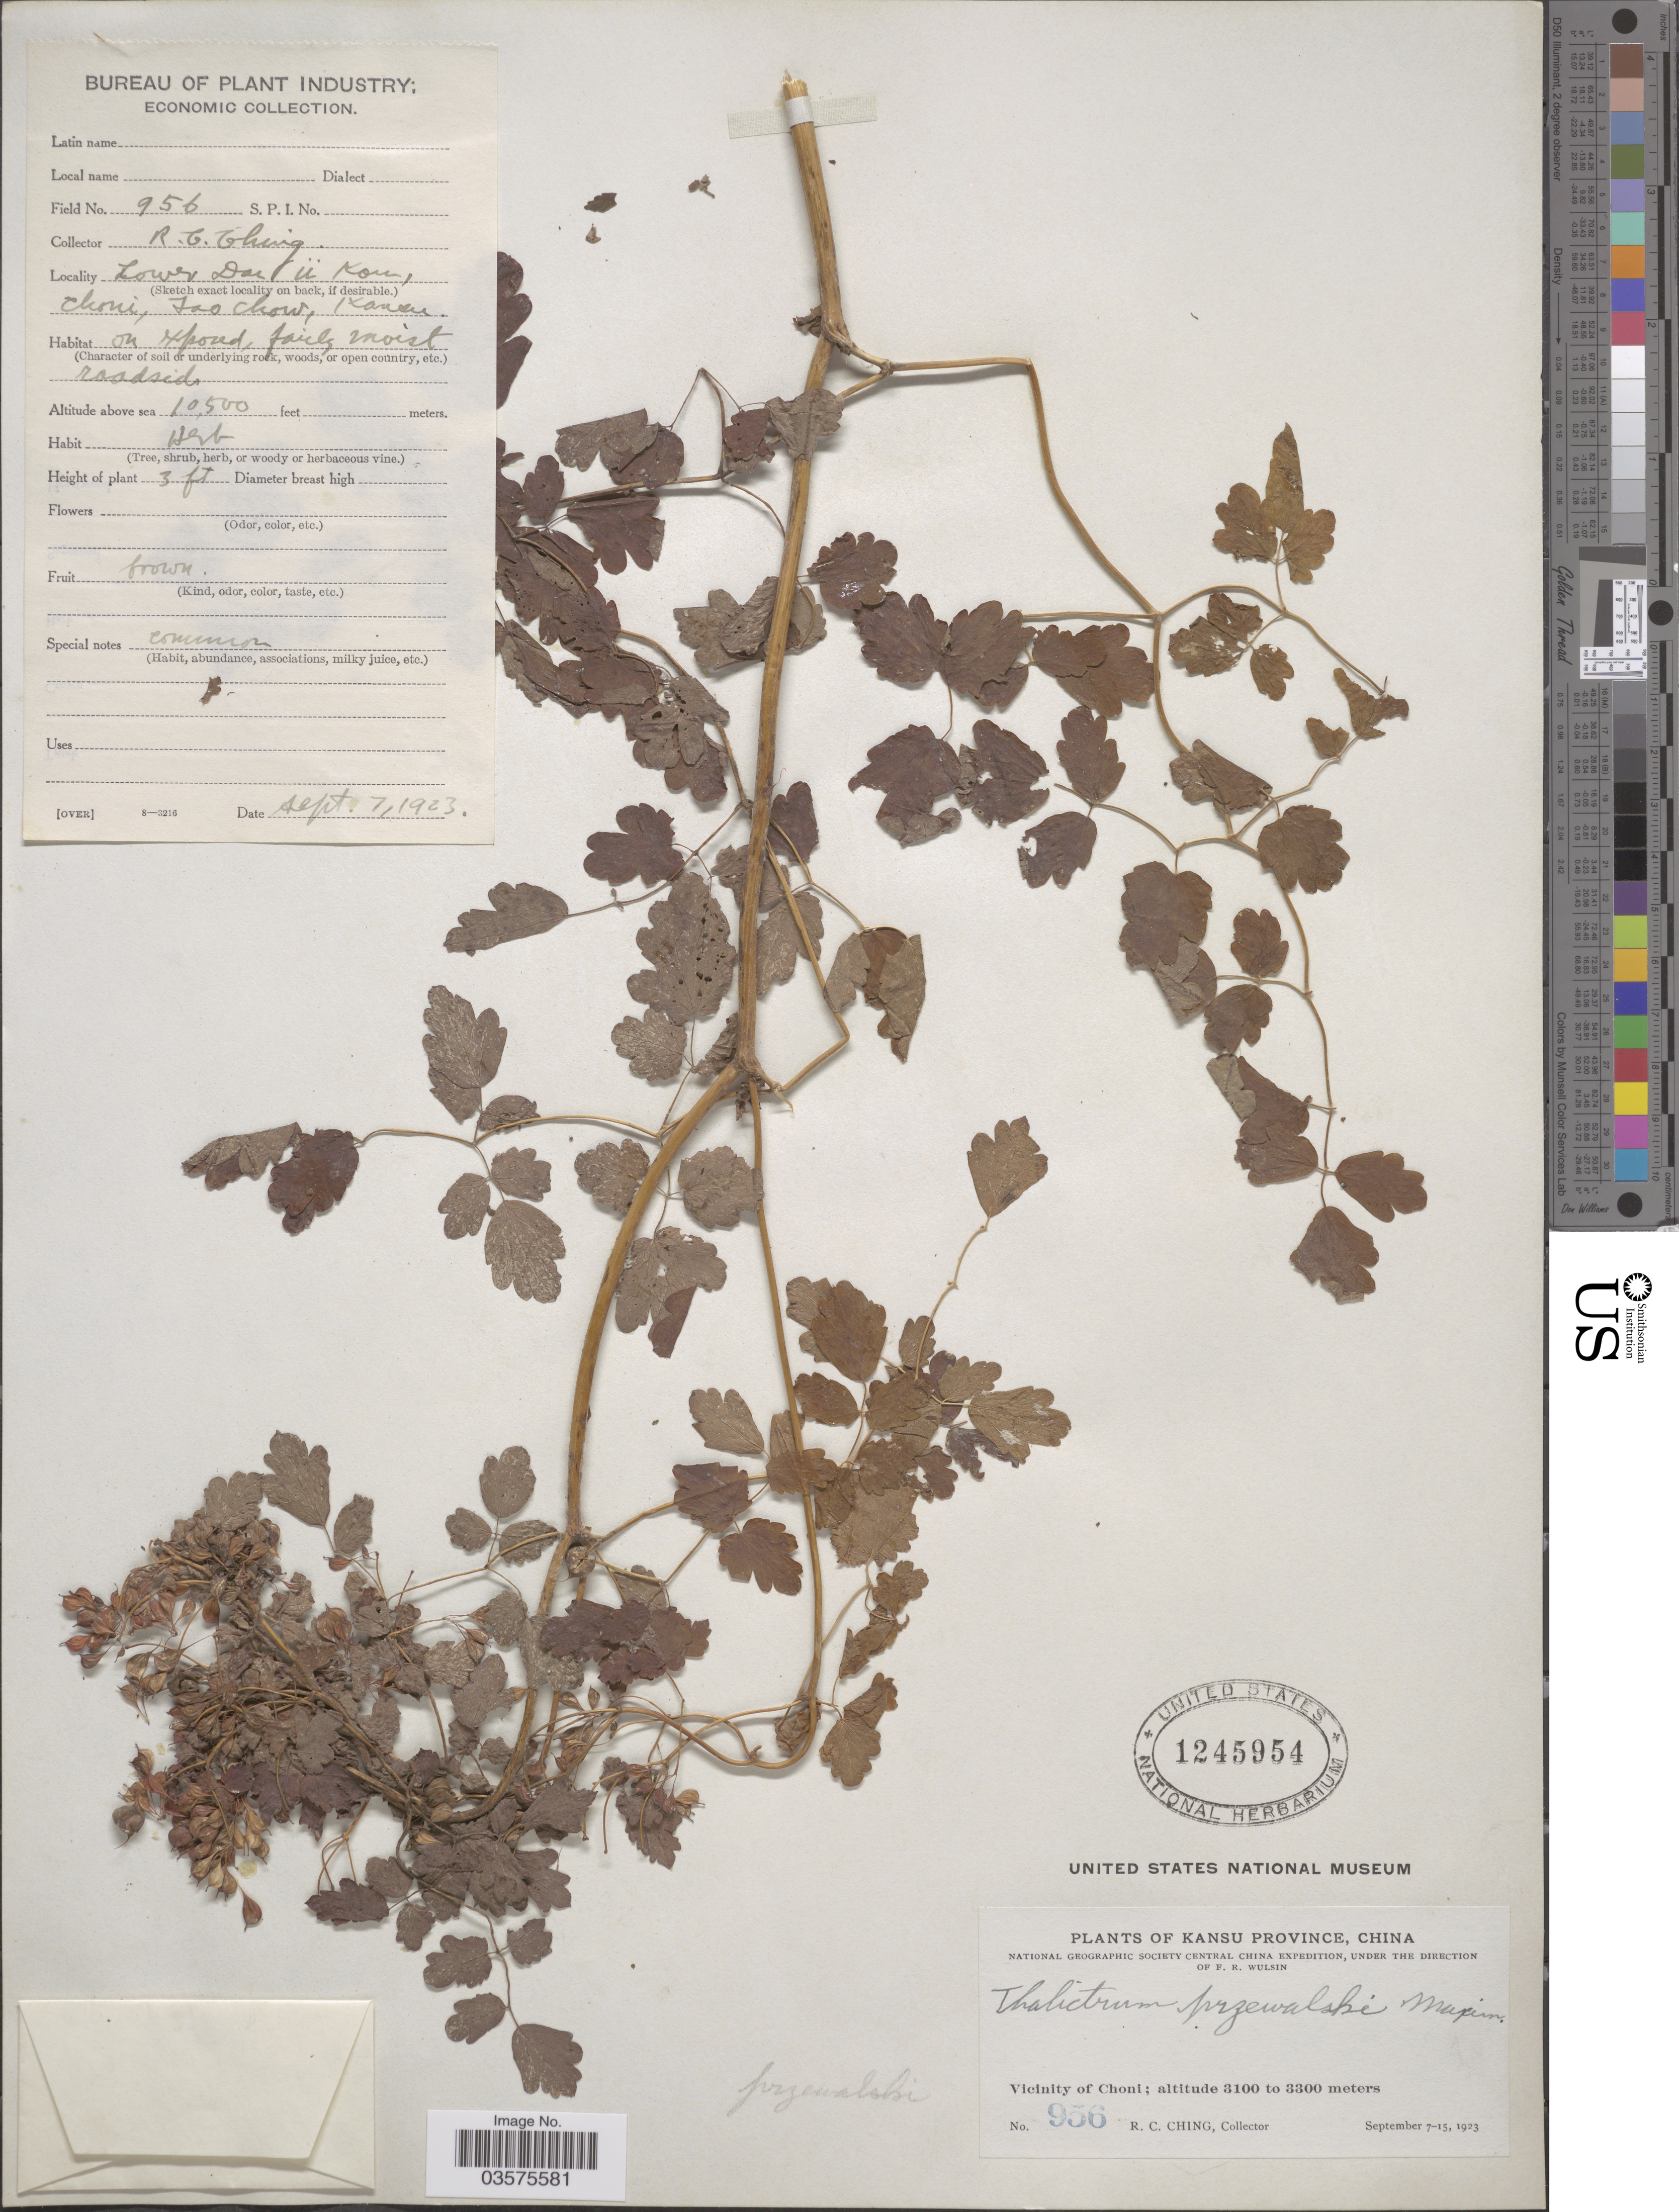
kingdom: Plantae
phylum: Tracheophyta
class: Magnoliopsida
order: Ranunculales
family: Ranunculaceae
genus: Thalictrum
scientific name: Thalictrum przewalskii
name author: Maxim.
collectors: R. C. Ching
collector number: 956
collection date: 1923-09-07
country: China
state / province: Gansu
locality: Lower Darfu [interpreted] Kom [interpreted], Choni, Tao Chow, Kansu. Kansu Province. Vicinity of Choni.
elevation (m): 3200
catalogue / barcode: US 1245954